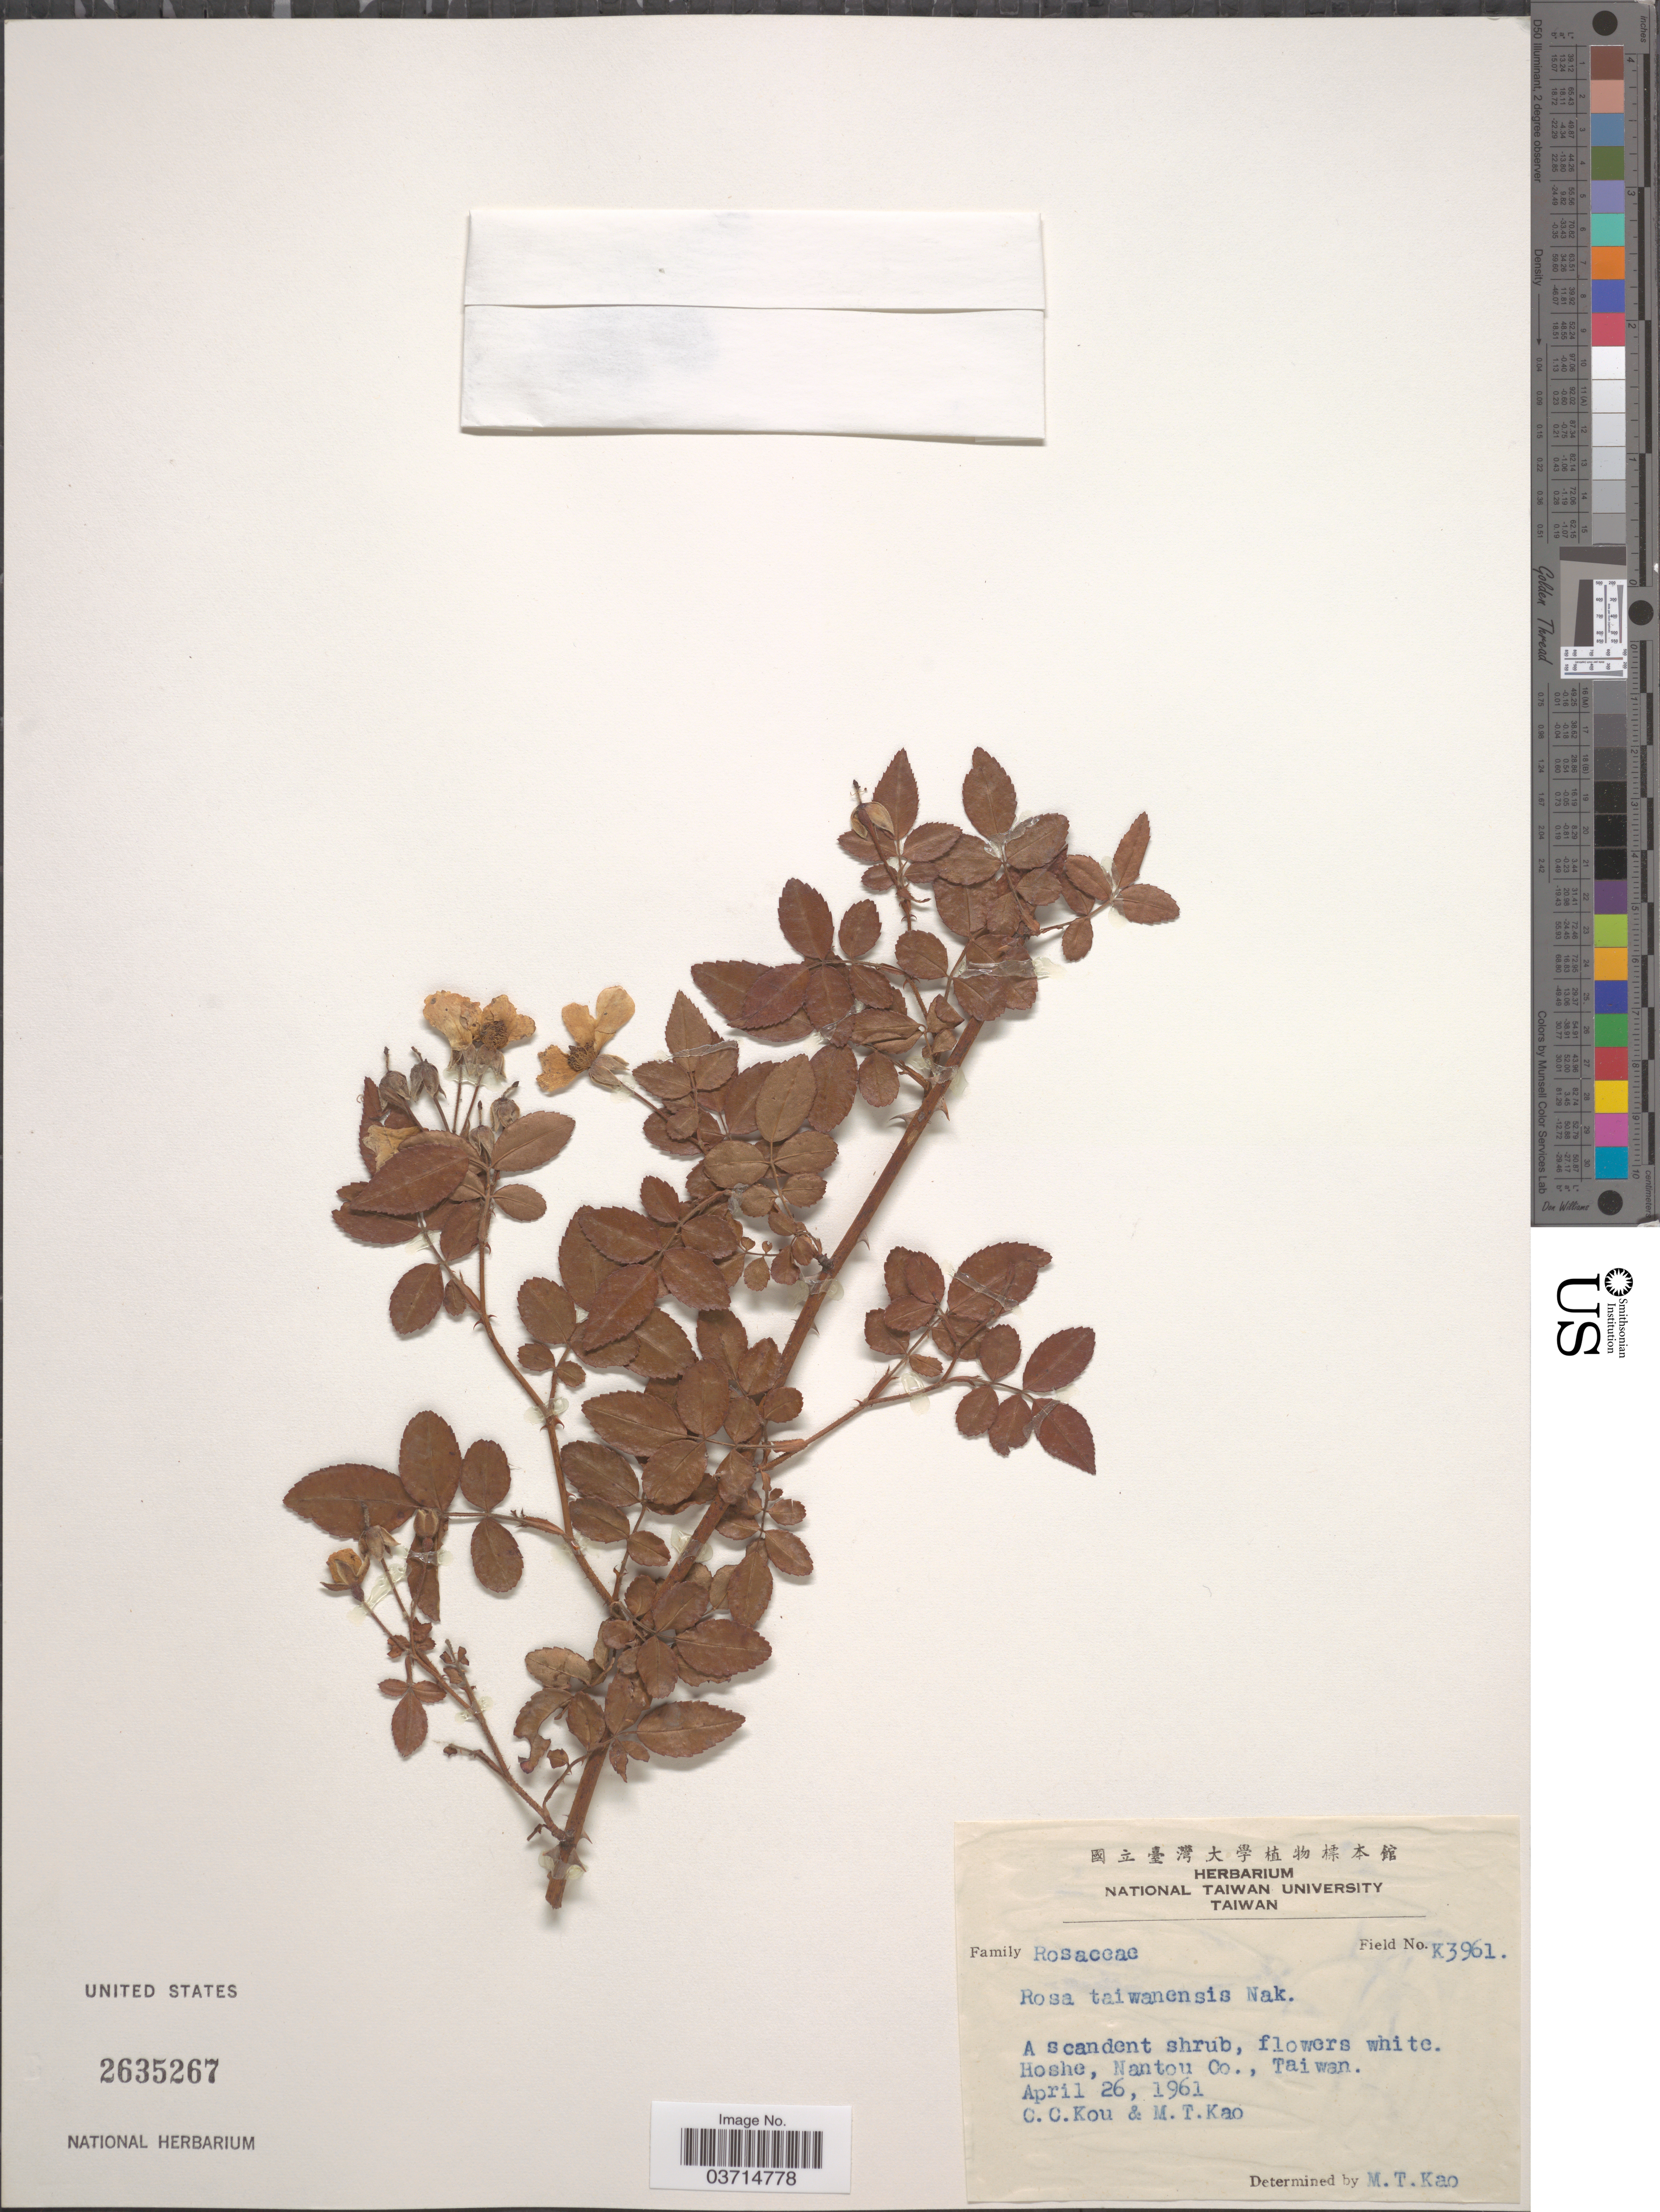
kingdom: Plantae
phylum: Tracheophyta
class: Magnoliopsida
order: Rosales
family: Rosaceae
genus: Rosa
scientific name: Rosa taiwanensis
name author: Nakai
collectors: C. Kou & M. T. Kao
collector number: K3961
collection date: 1961-04-26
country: Taiwan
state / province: Nantou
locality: Hoshe, Nantou Co.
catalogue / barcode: US 2635267